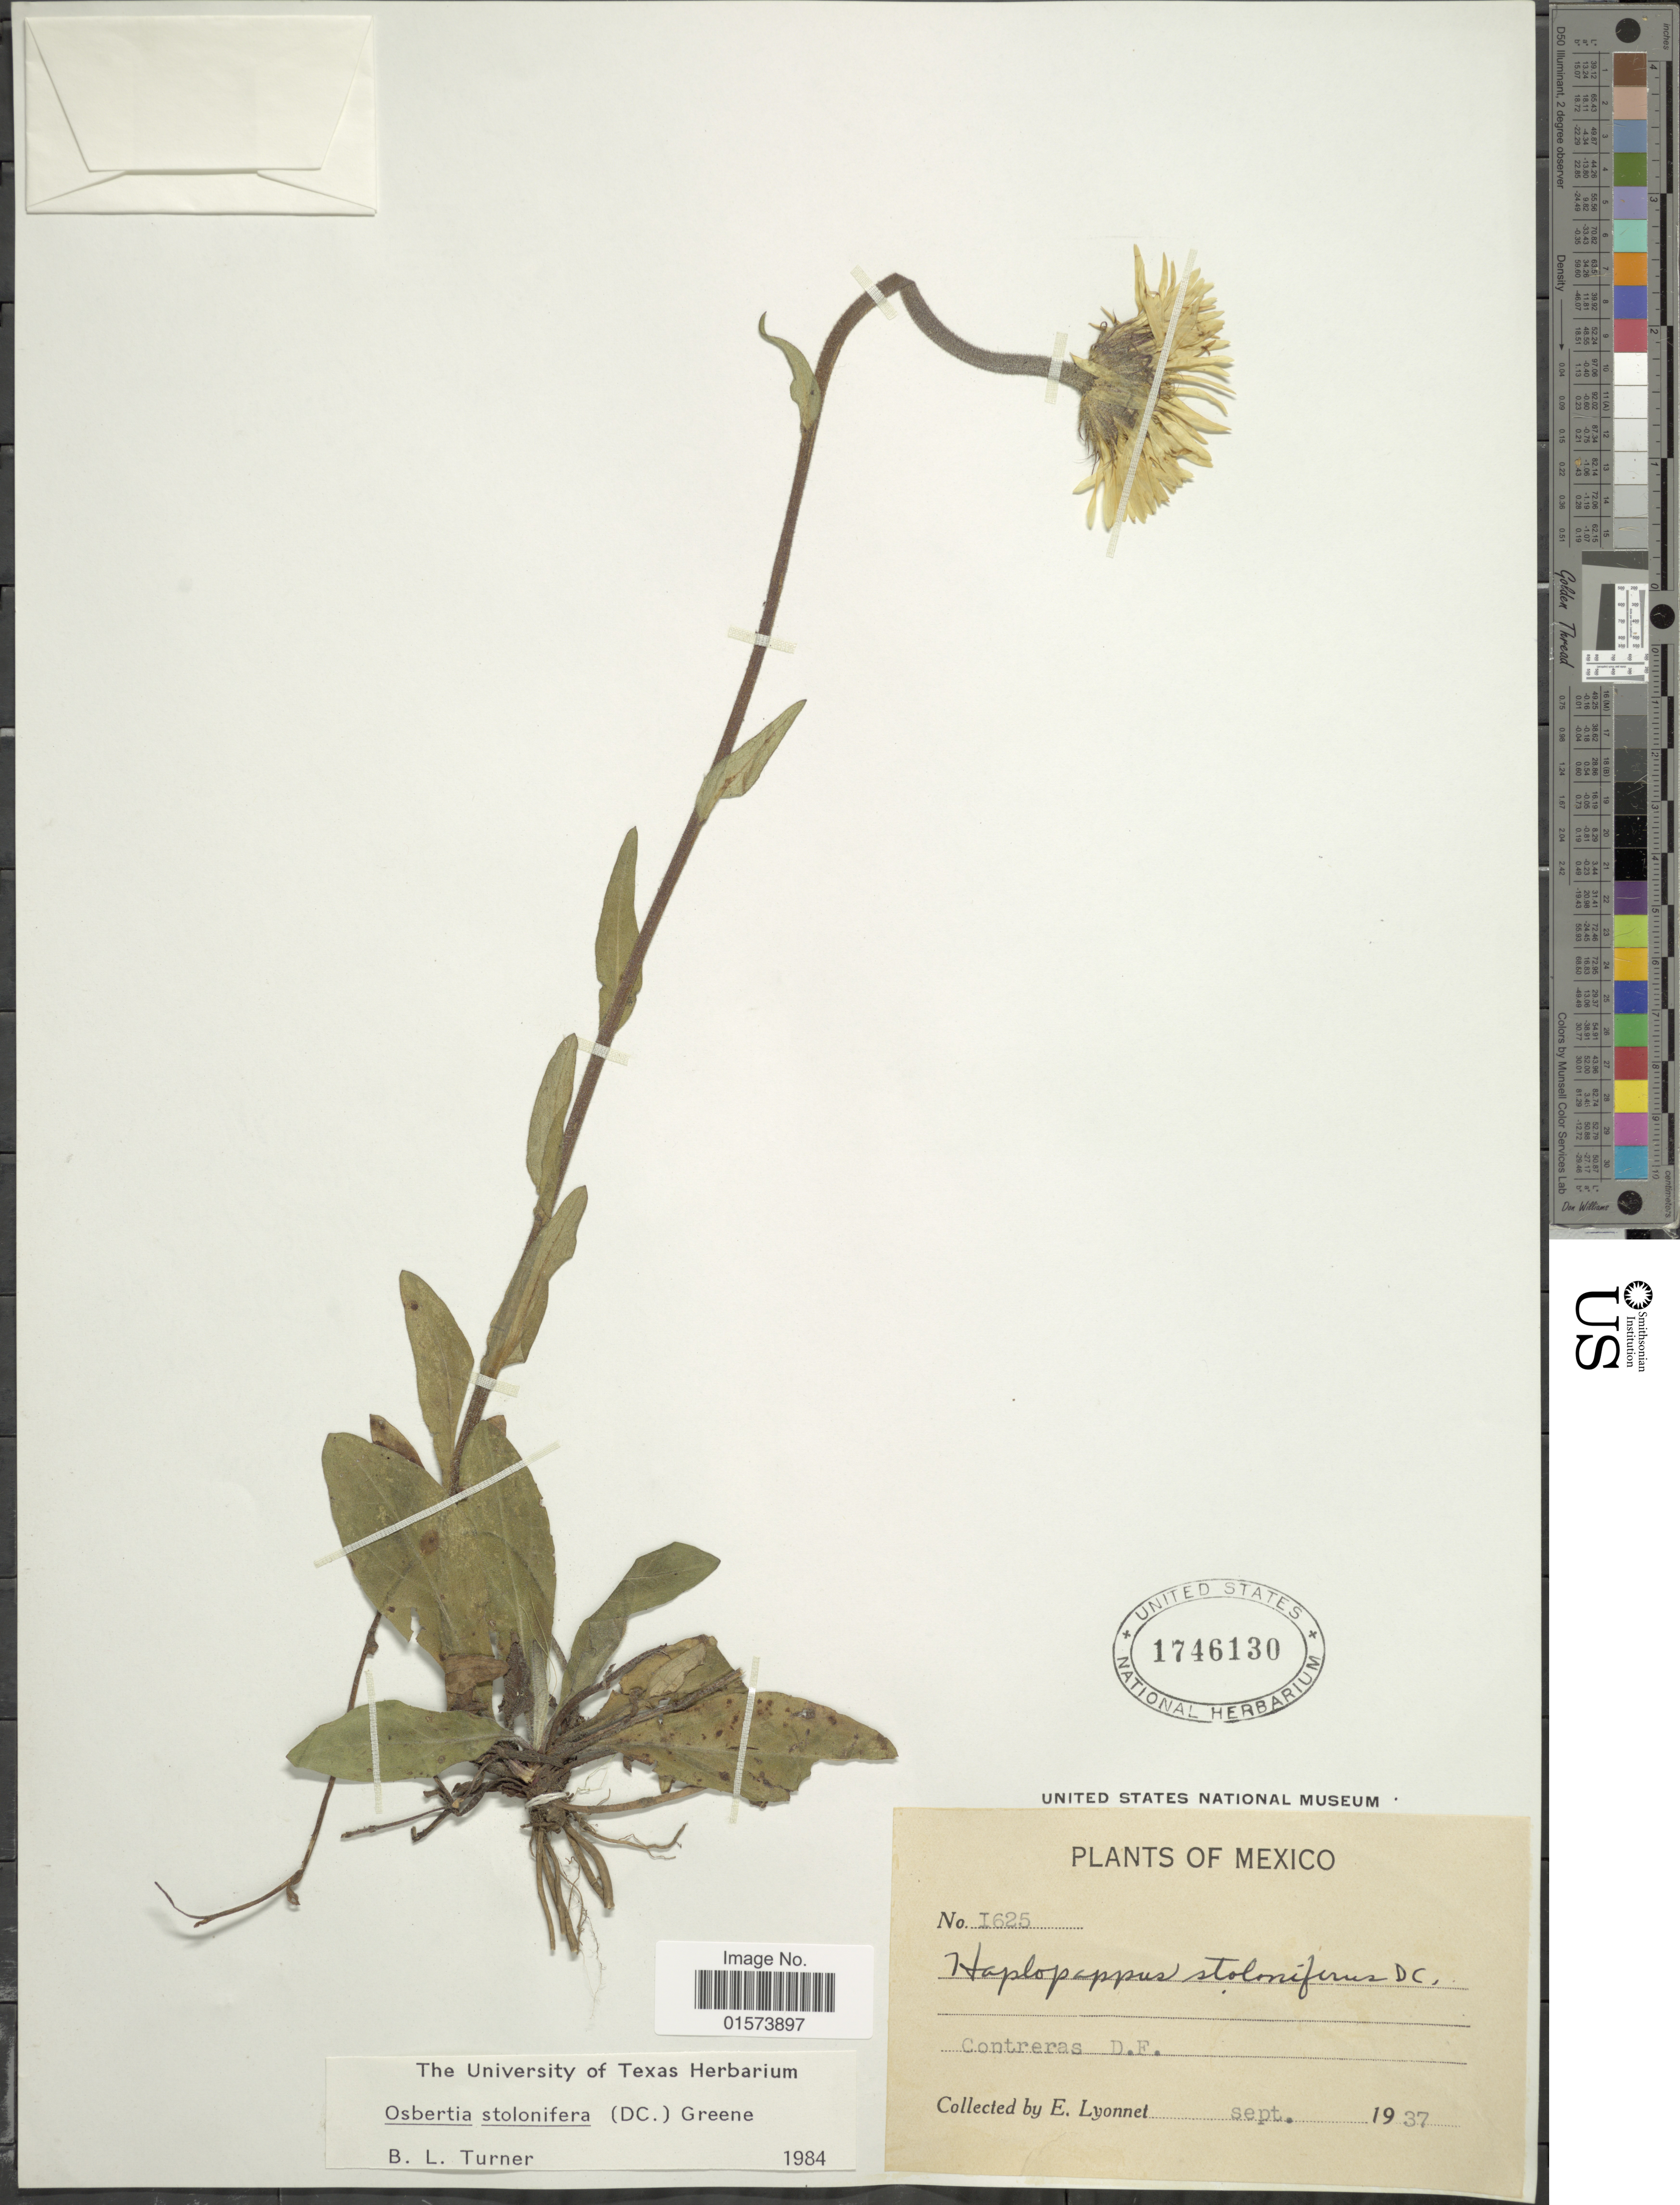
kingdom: Plantae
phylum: Tracheophyta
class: Magnoliopsida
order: Asterales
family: Asteraceae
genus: Osbertia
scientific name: Osbertia stolonifera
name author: (DC.) Greene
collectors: E. Lyonnet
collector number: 1625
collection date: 1937-09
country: Mexico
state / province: Distrito Federal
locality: Contreras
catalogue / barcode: US 1746130